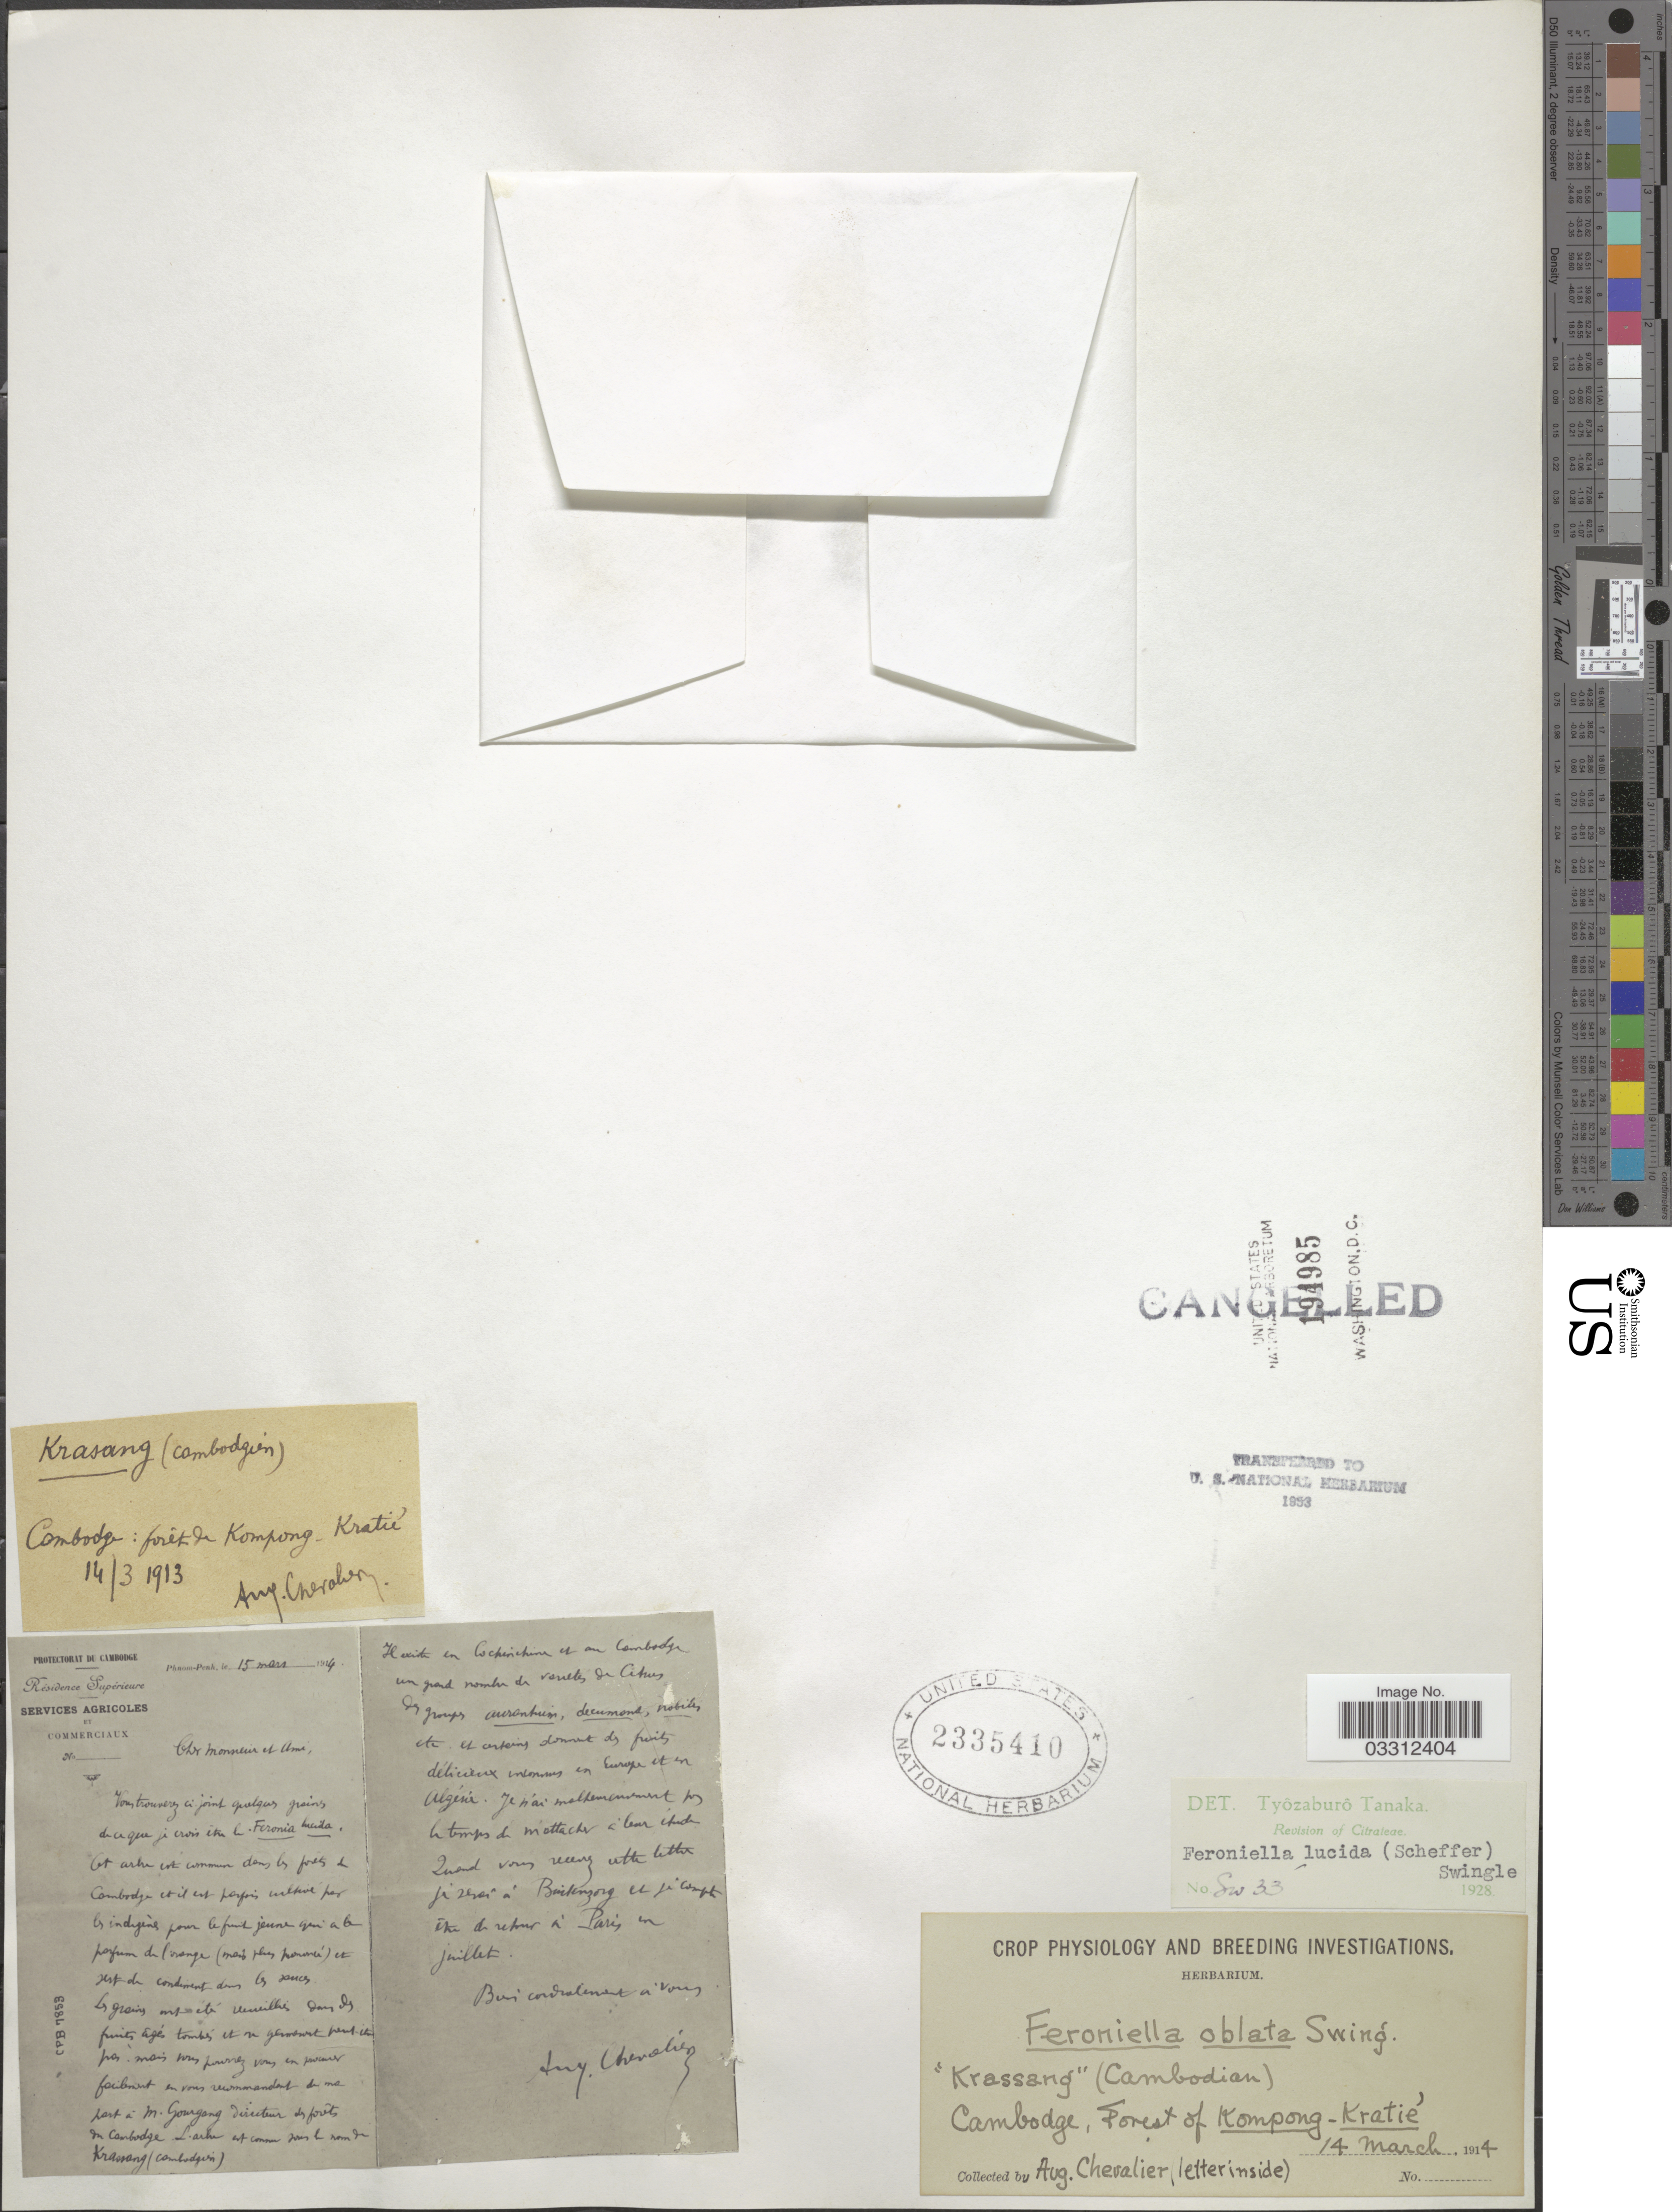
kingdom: Plantae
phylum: Tracheophyta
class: Magnoliopsida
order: Sapindales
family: Rutaceae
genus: Feroniella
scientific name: Feroniella oblata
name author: Swingle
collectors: A. J. Chevalier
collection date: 1913-03-14/1914-03-14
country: Cambodia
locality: Cambodge, Forest of Kompong-Kratie'.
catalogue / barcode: US 2335410